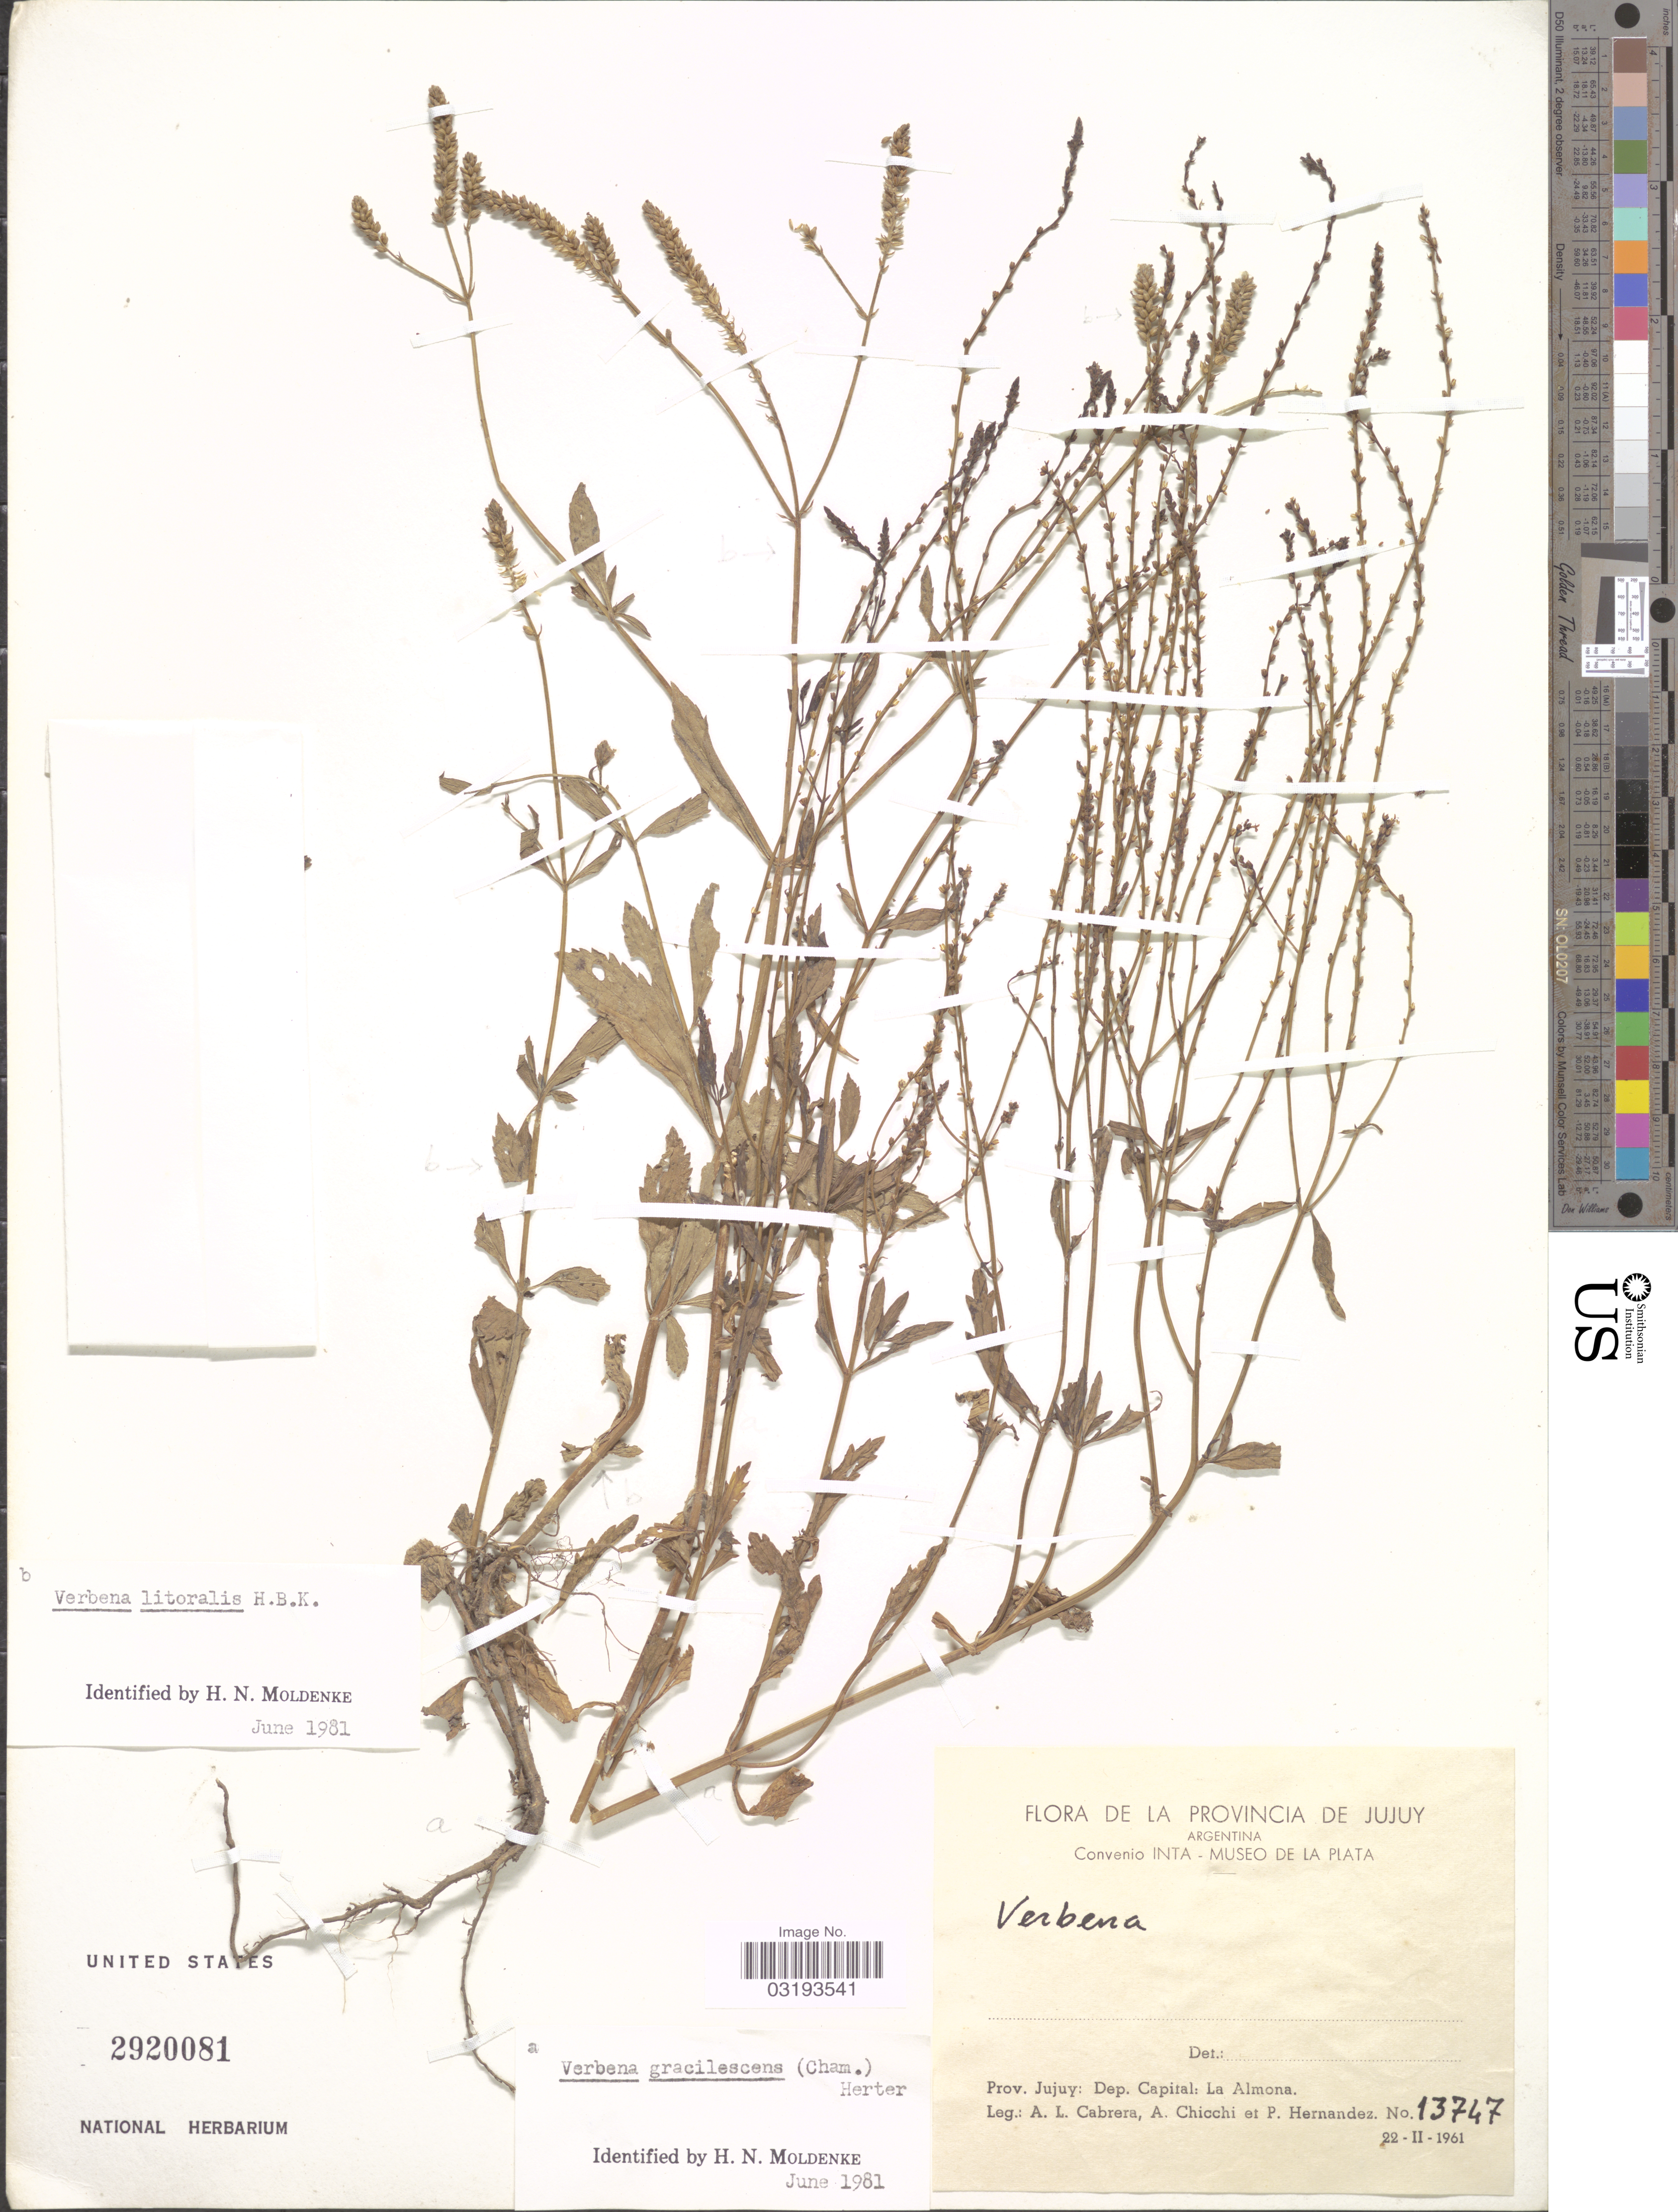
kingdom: Plantae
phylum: Tracheophyta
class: Magnoliopsida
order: Lamiales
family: Verbenaceae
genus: Verbena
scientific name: Verbena gracilescens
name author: (Cham.) Herter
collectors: A. L. Cabrera, A. Chicchi & P. Hernandez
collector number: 13747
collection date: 1961-02-22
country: Argentina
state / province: Jujuy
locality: Prov. Jujuy: Dep. Capital: La Almona.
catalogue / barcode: US 2920081